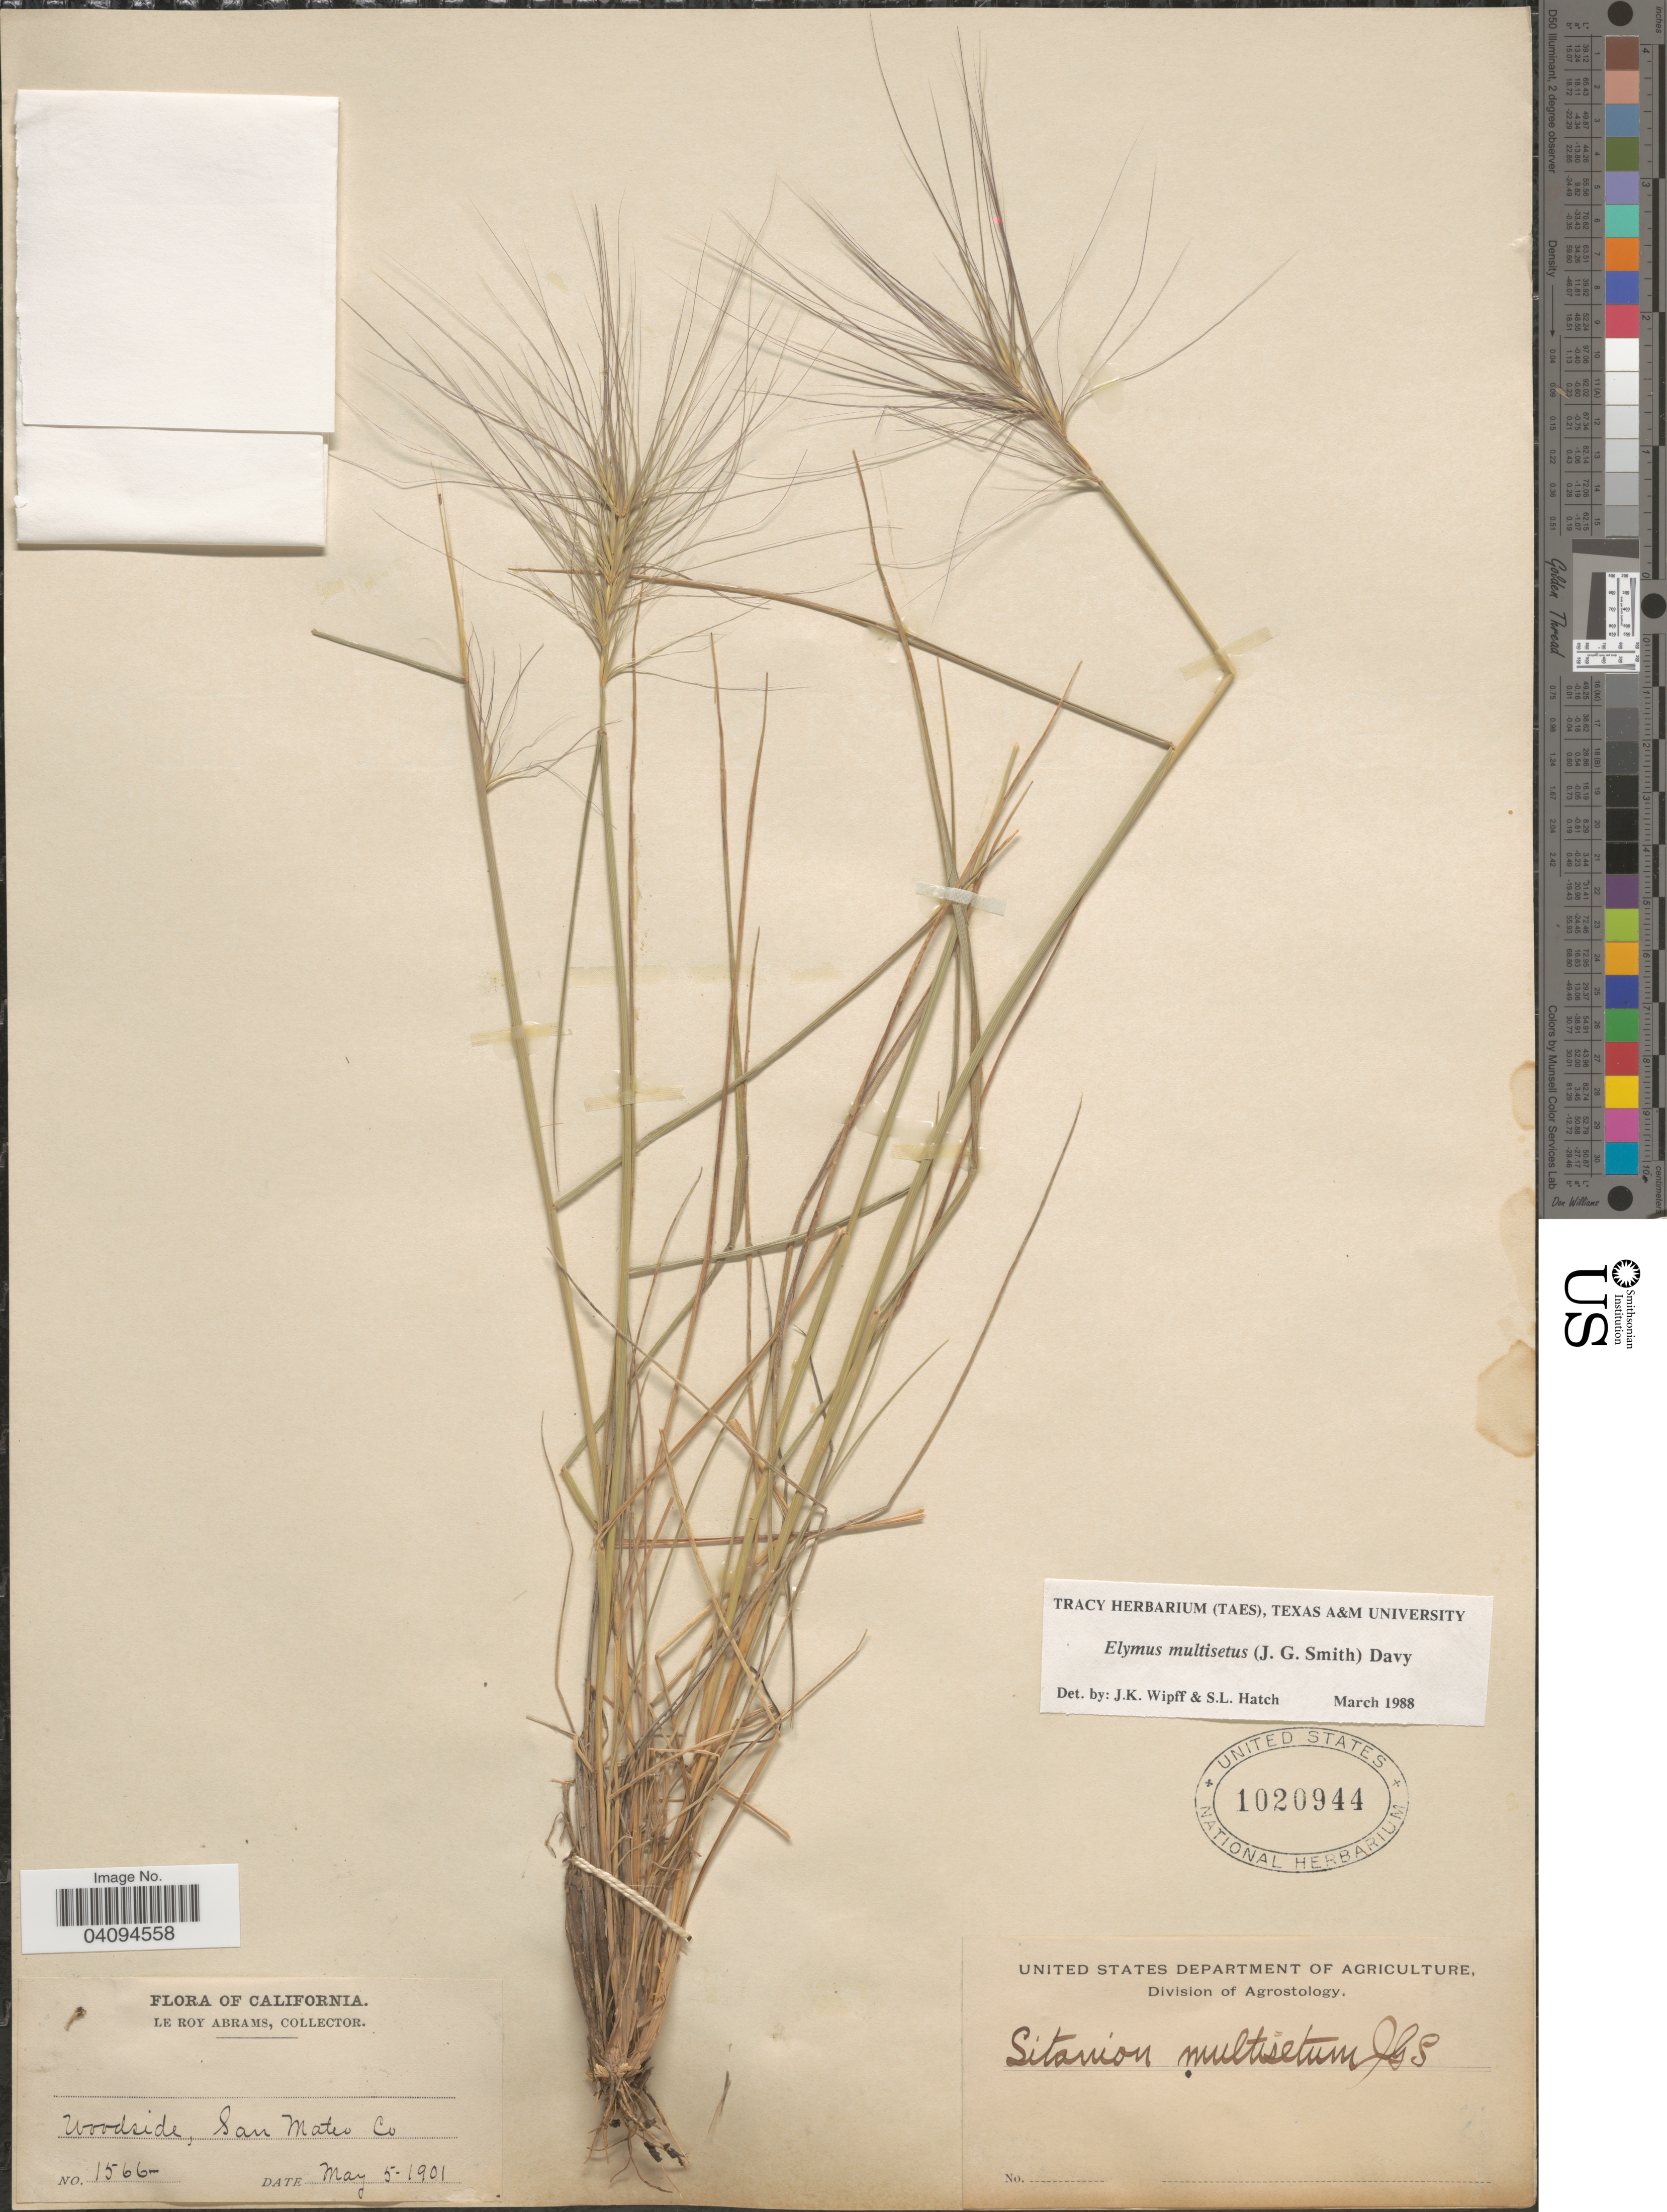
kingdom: Plantae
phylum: Tracheophyta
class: Liliopsida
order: Poales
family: Poaceae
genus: Elymus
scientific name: Elymus multisetus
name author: (J.G. Sm.) Burtt Davy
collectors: L. Abrams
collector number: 1566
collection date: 1901-05-05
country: United States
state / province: California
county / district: San Mateo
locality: Woodside, San Mateo Co.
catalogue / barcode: US 1020944